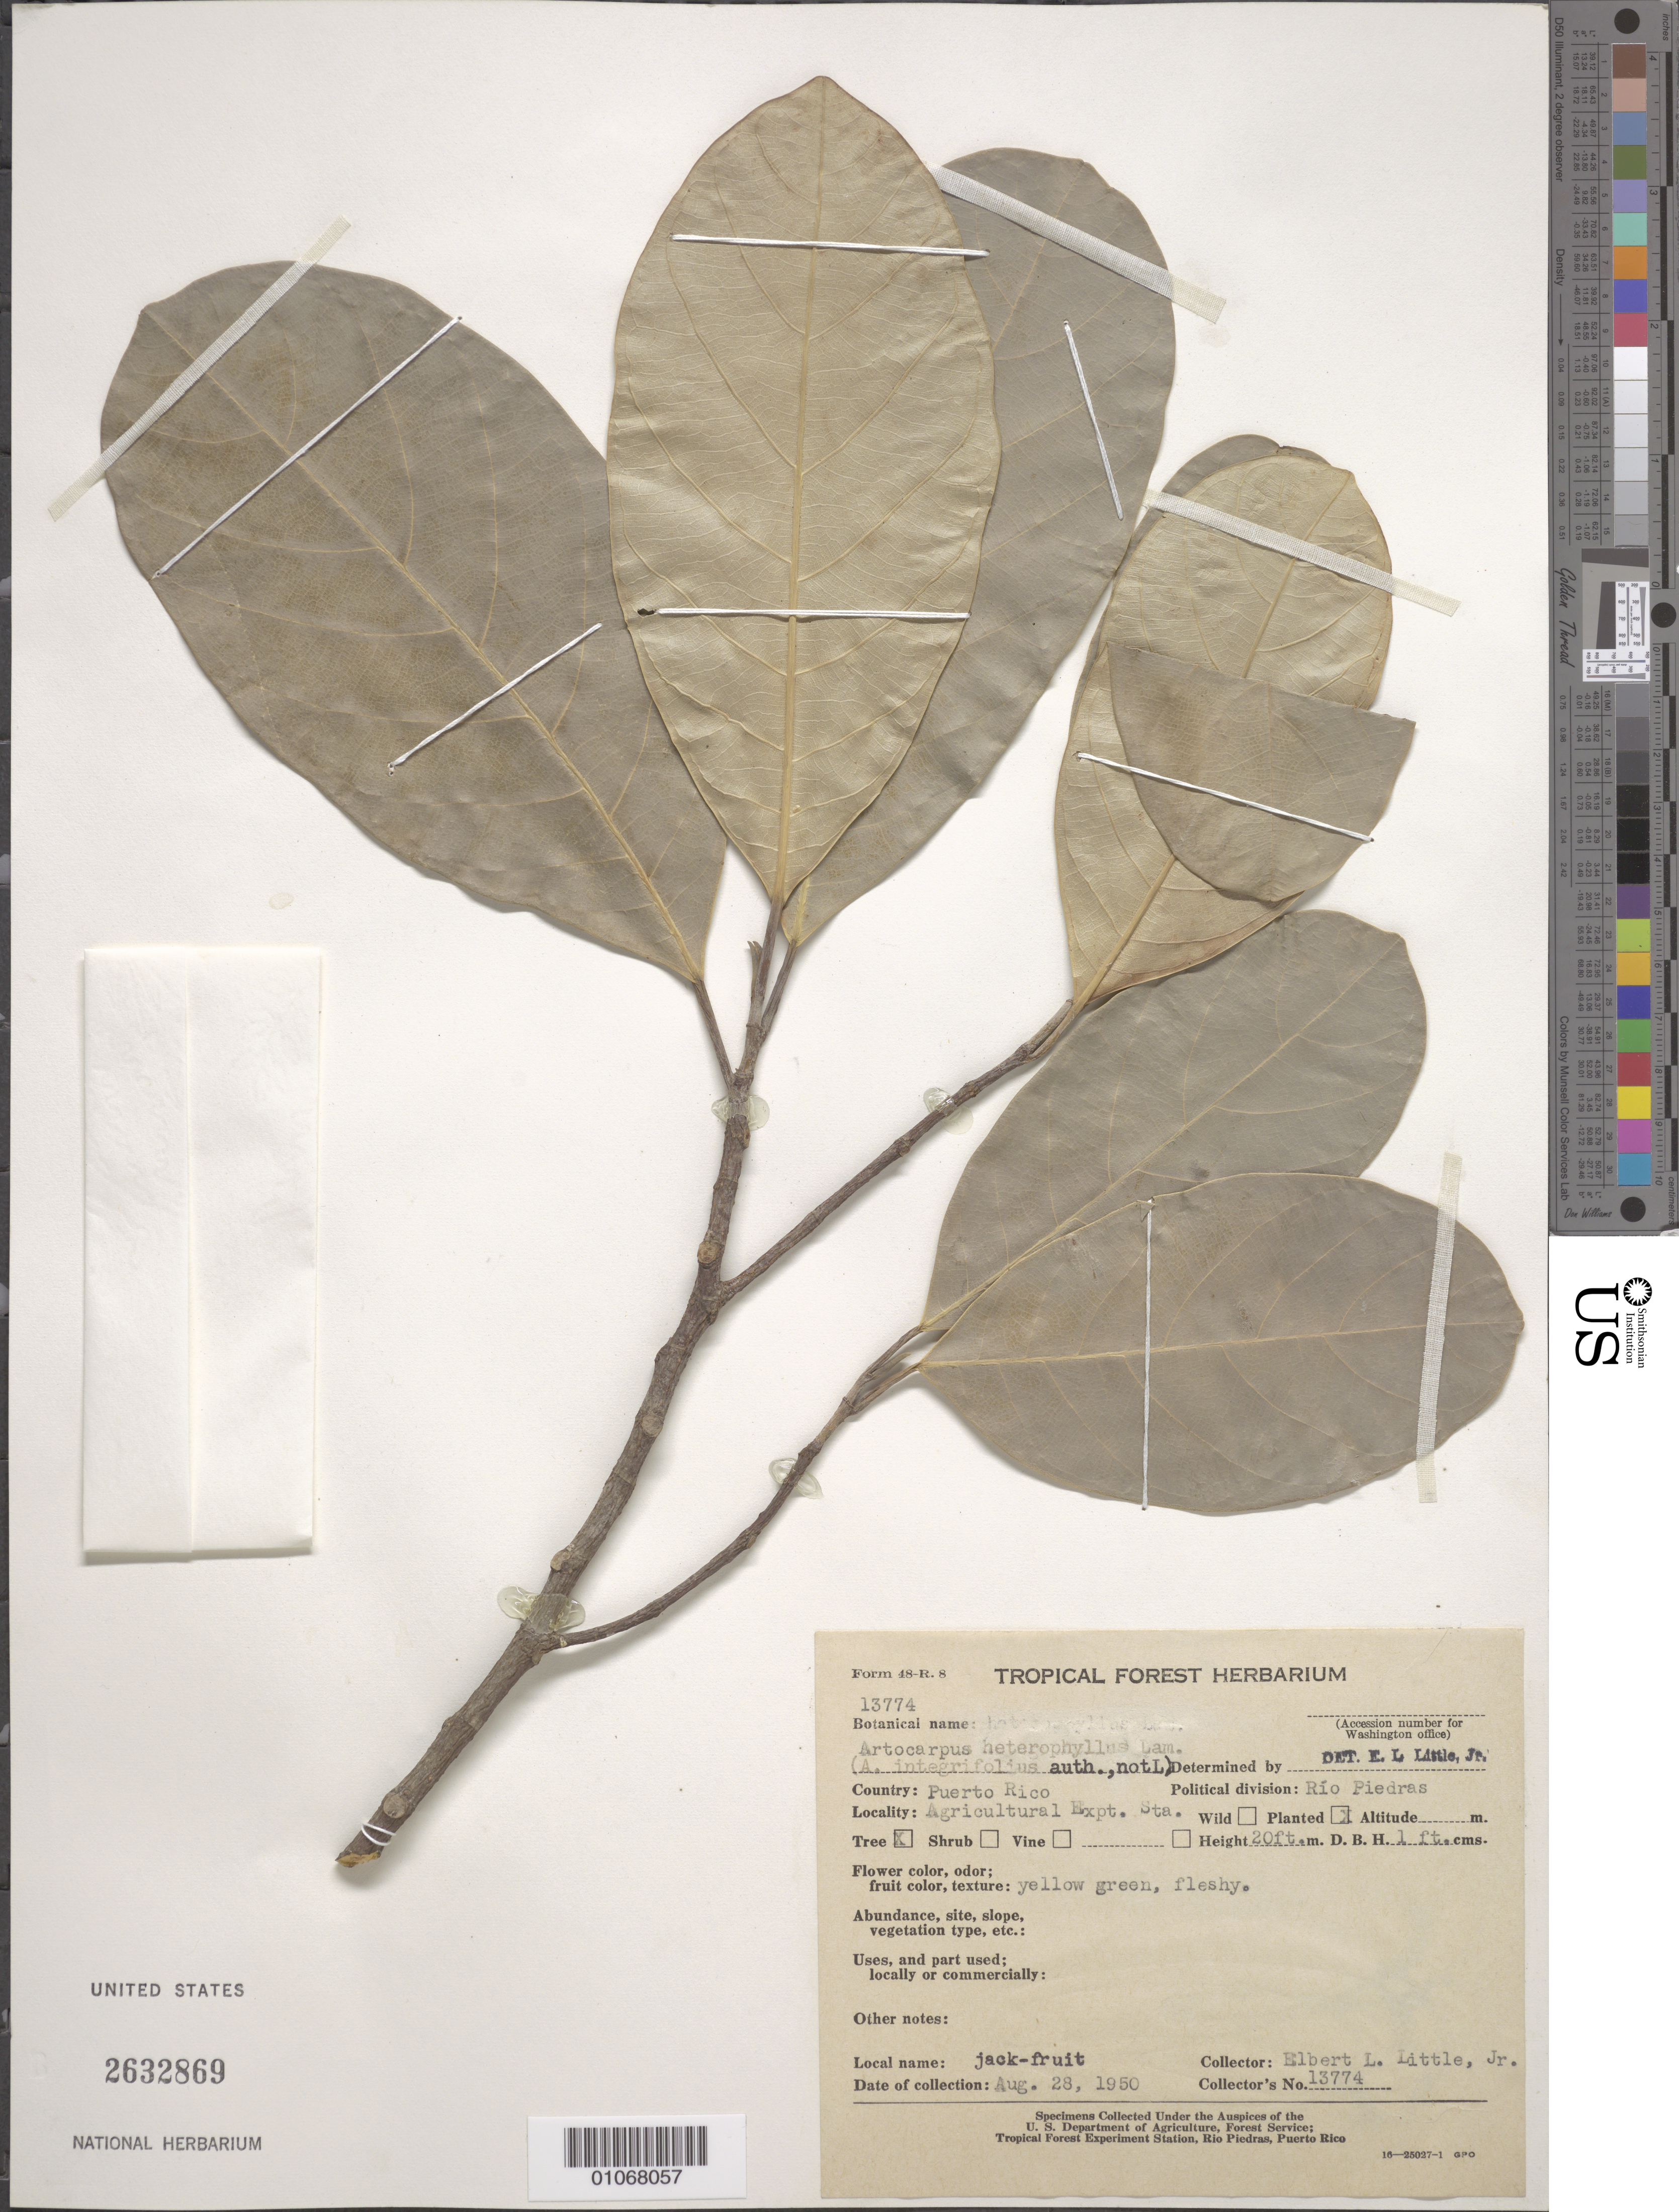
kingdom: Plantae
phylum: Tracheophyta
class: Magnoliopsida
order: Rosales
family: Moraceae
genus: Artocarpus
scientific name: Artocarpus heterophyllus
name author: Lam.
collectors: E. L. Little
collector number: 13774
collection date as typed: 29 Aug 1950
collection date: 1950-08-29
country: Puerto Rico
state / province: San Juan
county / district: Río Piedras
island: Puerto Rico I.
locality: Locality: Agricultural Expt. Sta.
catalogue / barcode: US 2632869